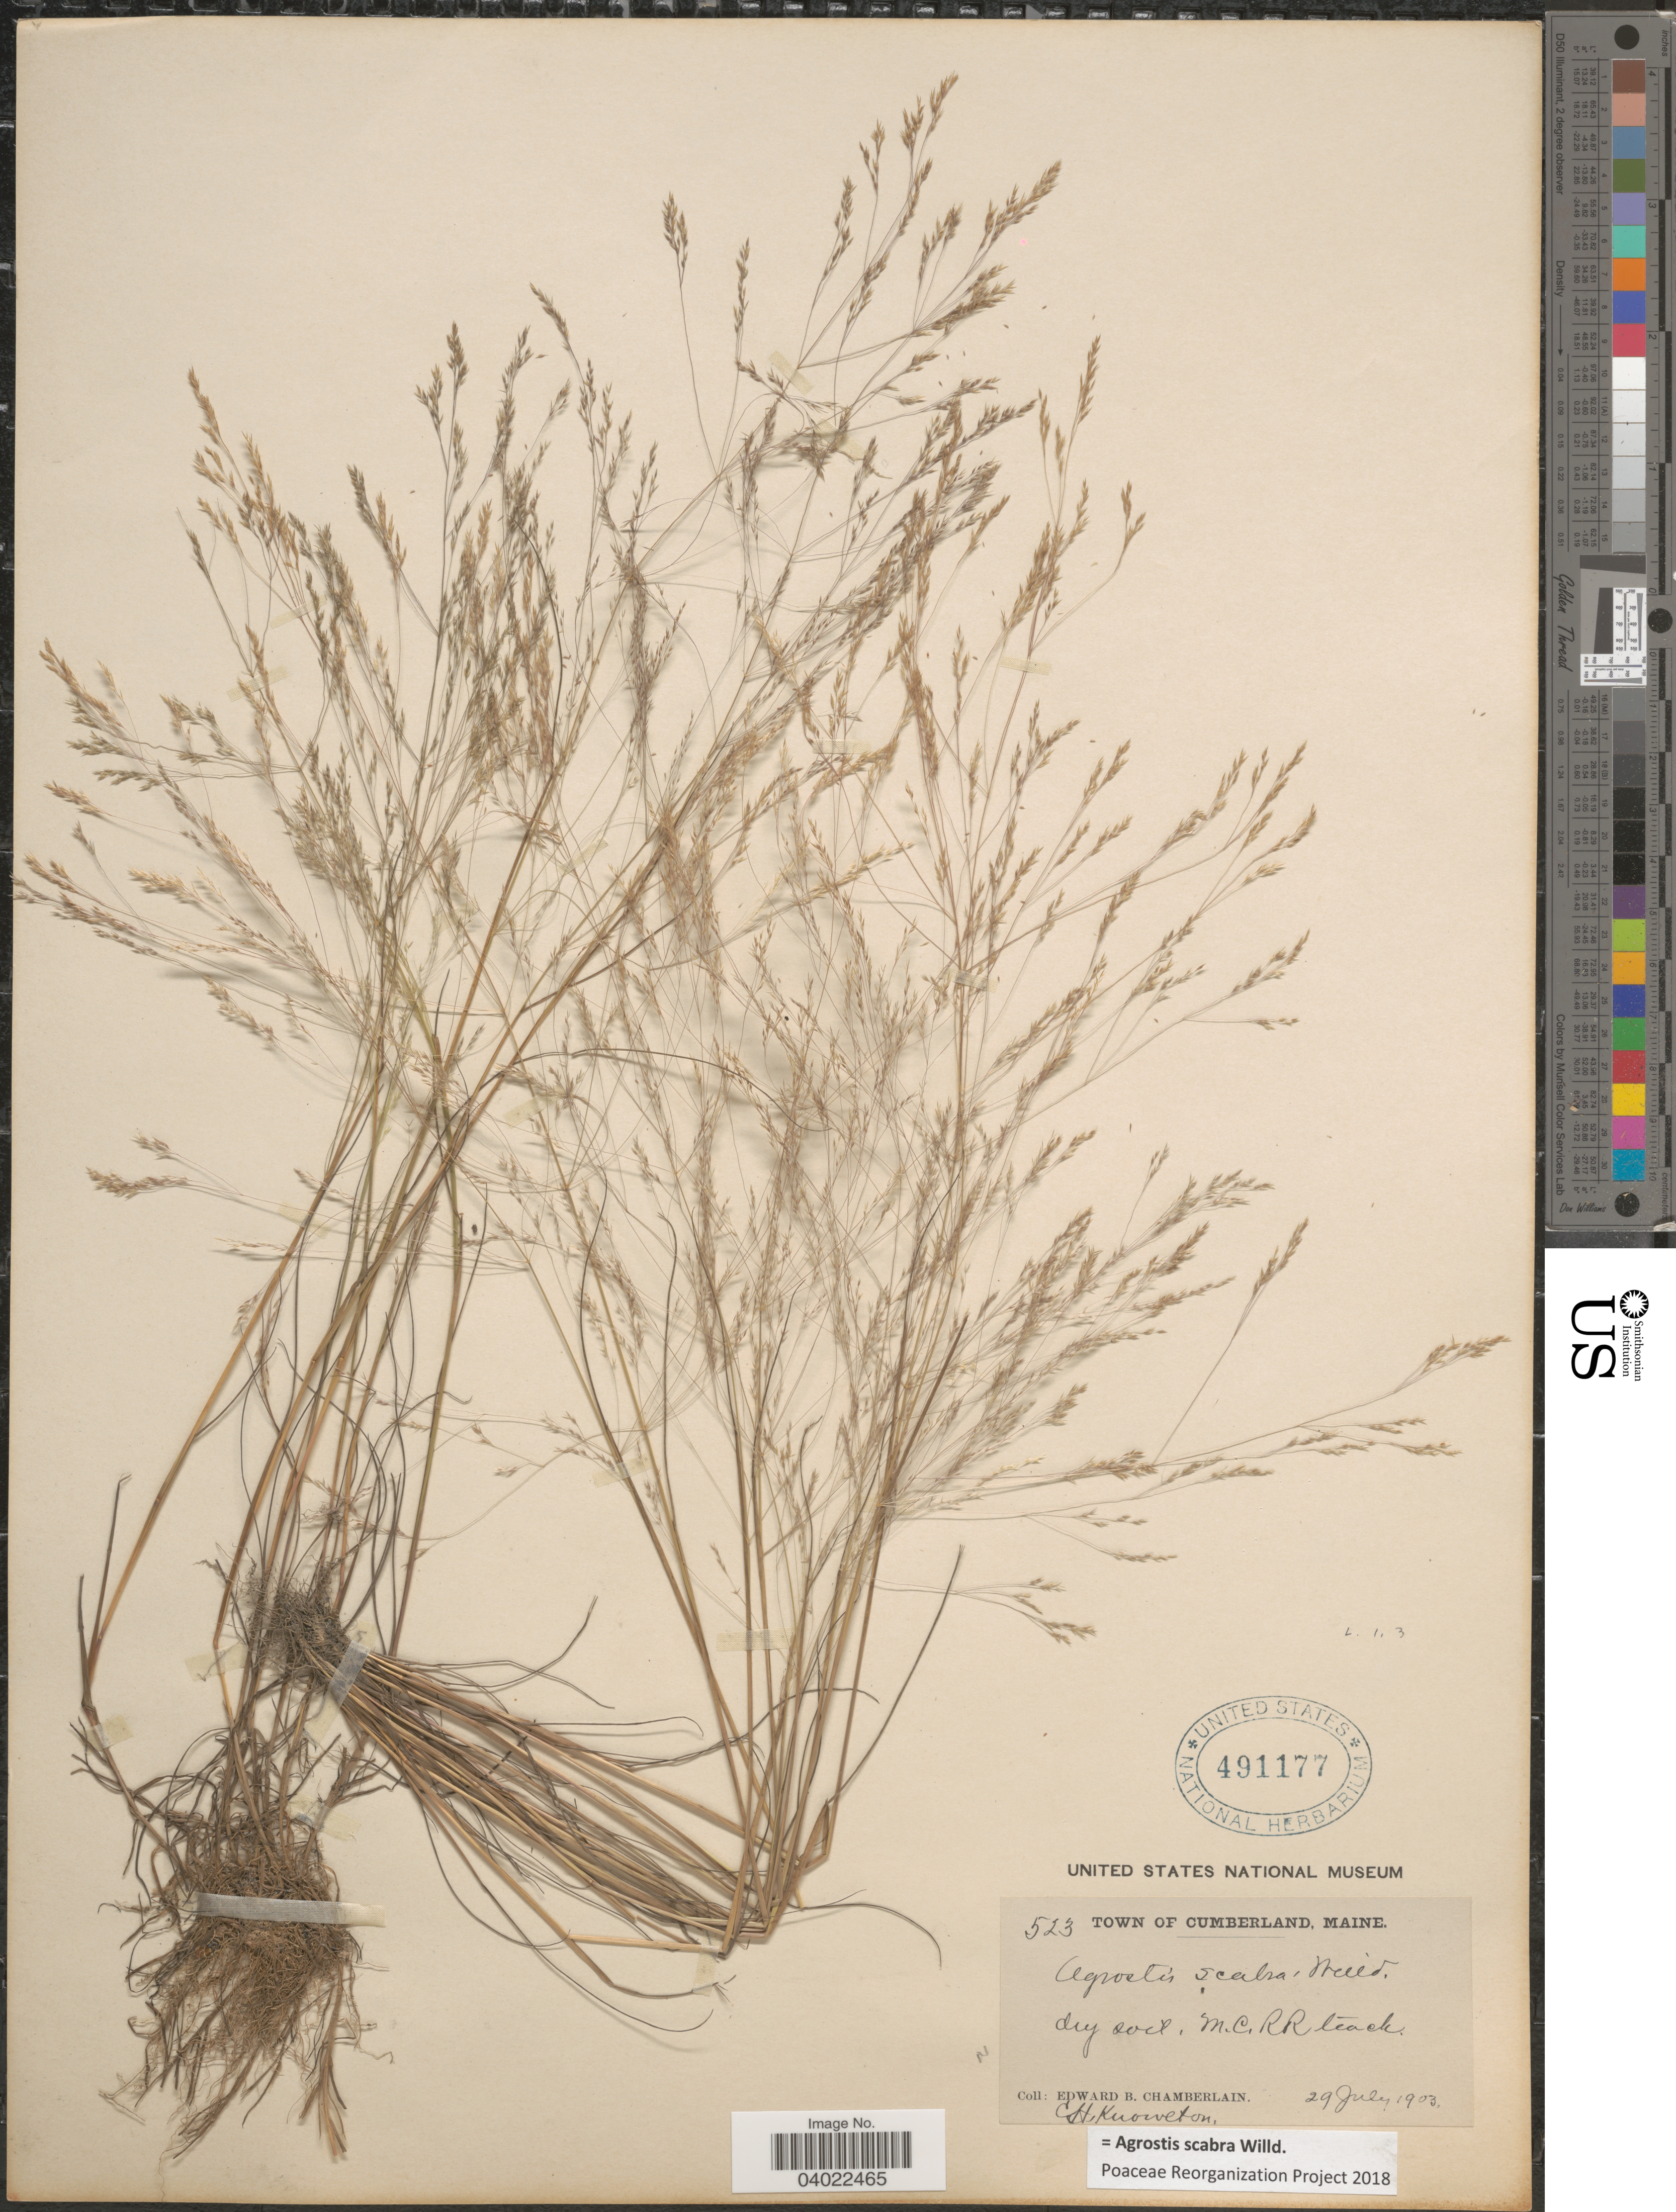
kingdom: Plantae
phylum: Tracheophyta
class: Liliopsida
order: Poales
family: Poaceae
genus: Agrostis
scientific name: Agrostis scabra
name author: Willd.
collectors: E. Chamberlain & C. H. Knowlton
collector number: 523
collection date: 1903-07-29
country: United States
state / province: Maine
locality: Town of Cumberland. M.C.R.R. teach.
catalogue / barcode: US 491177